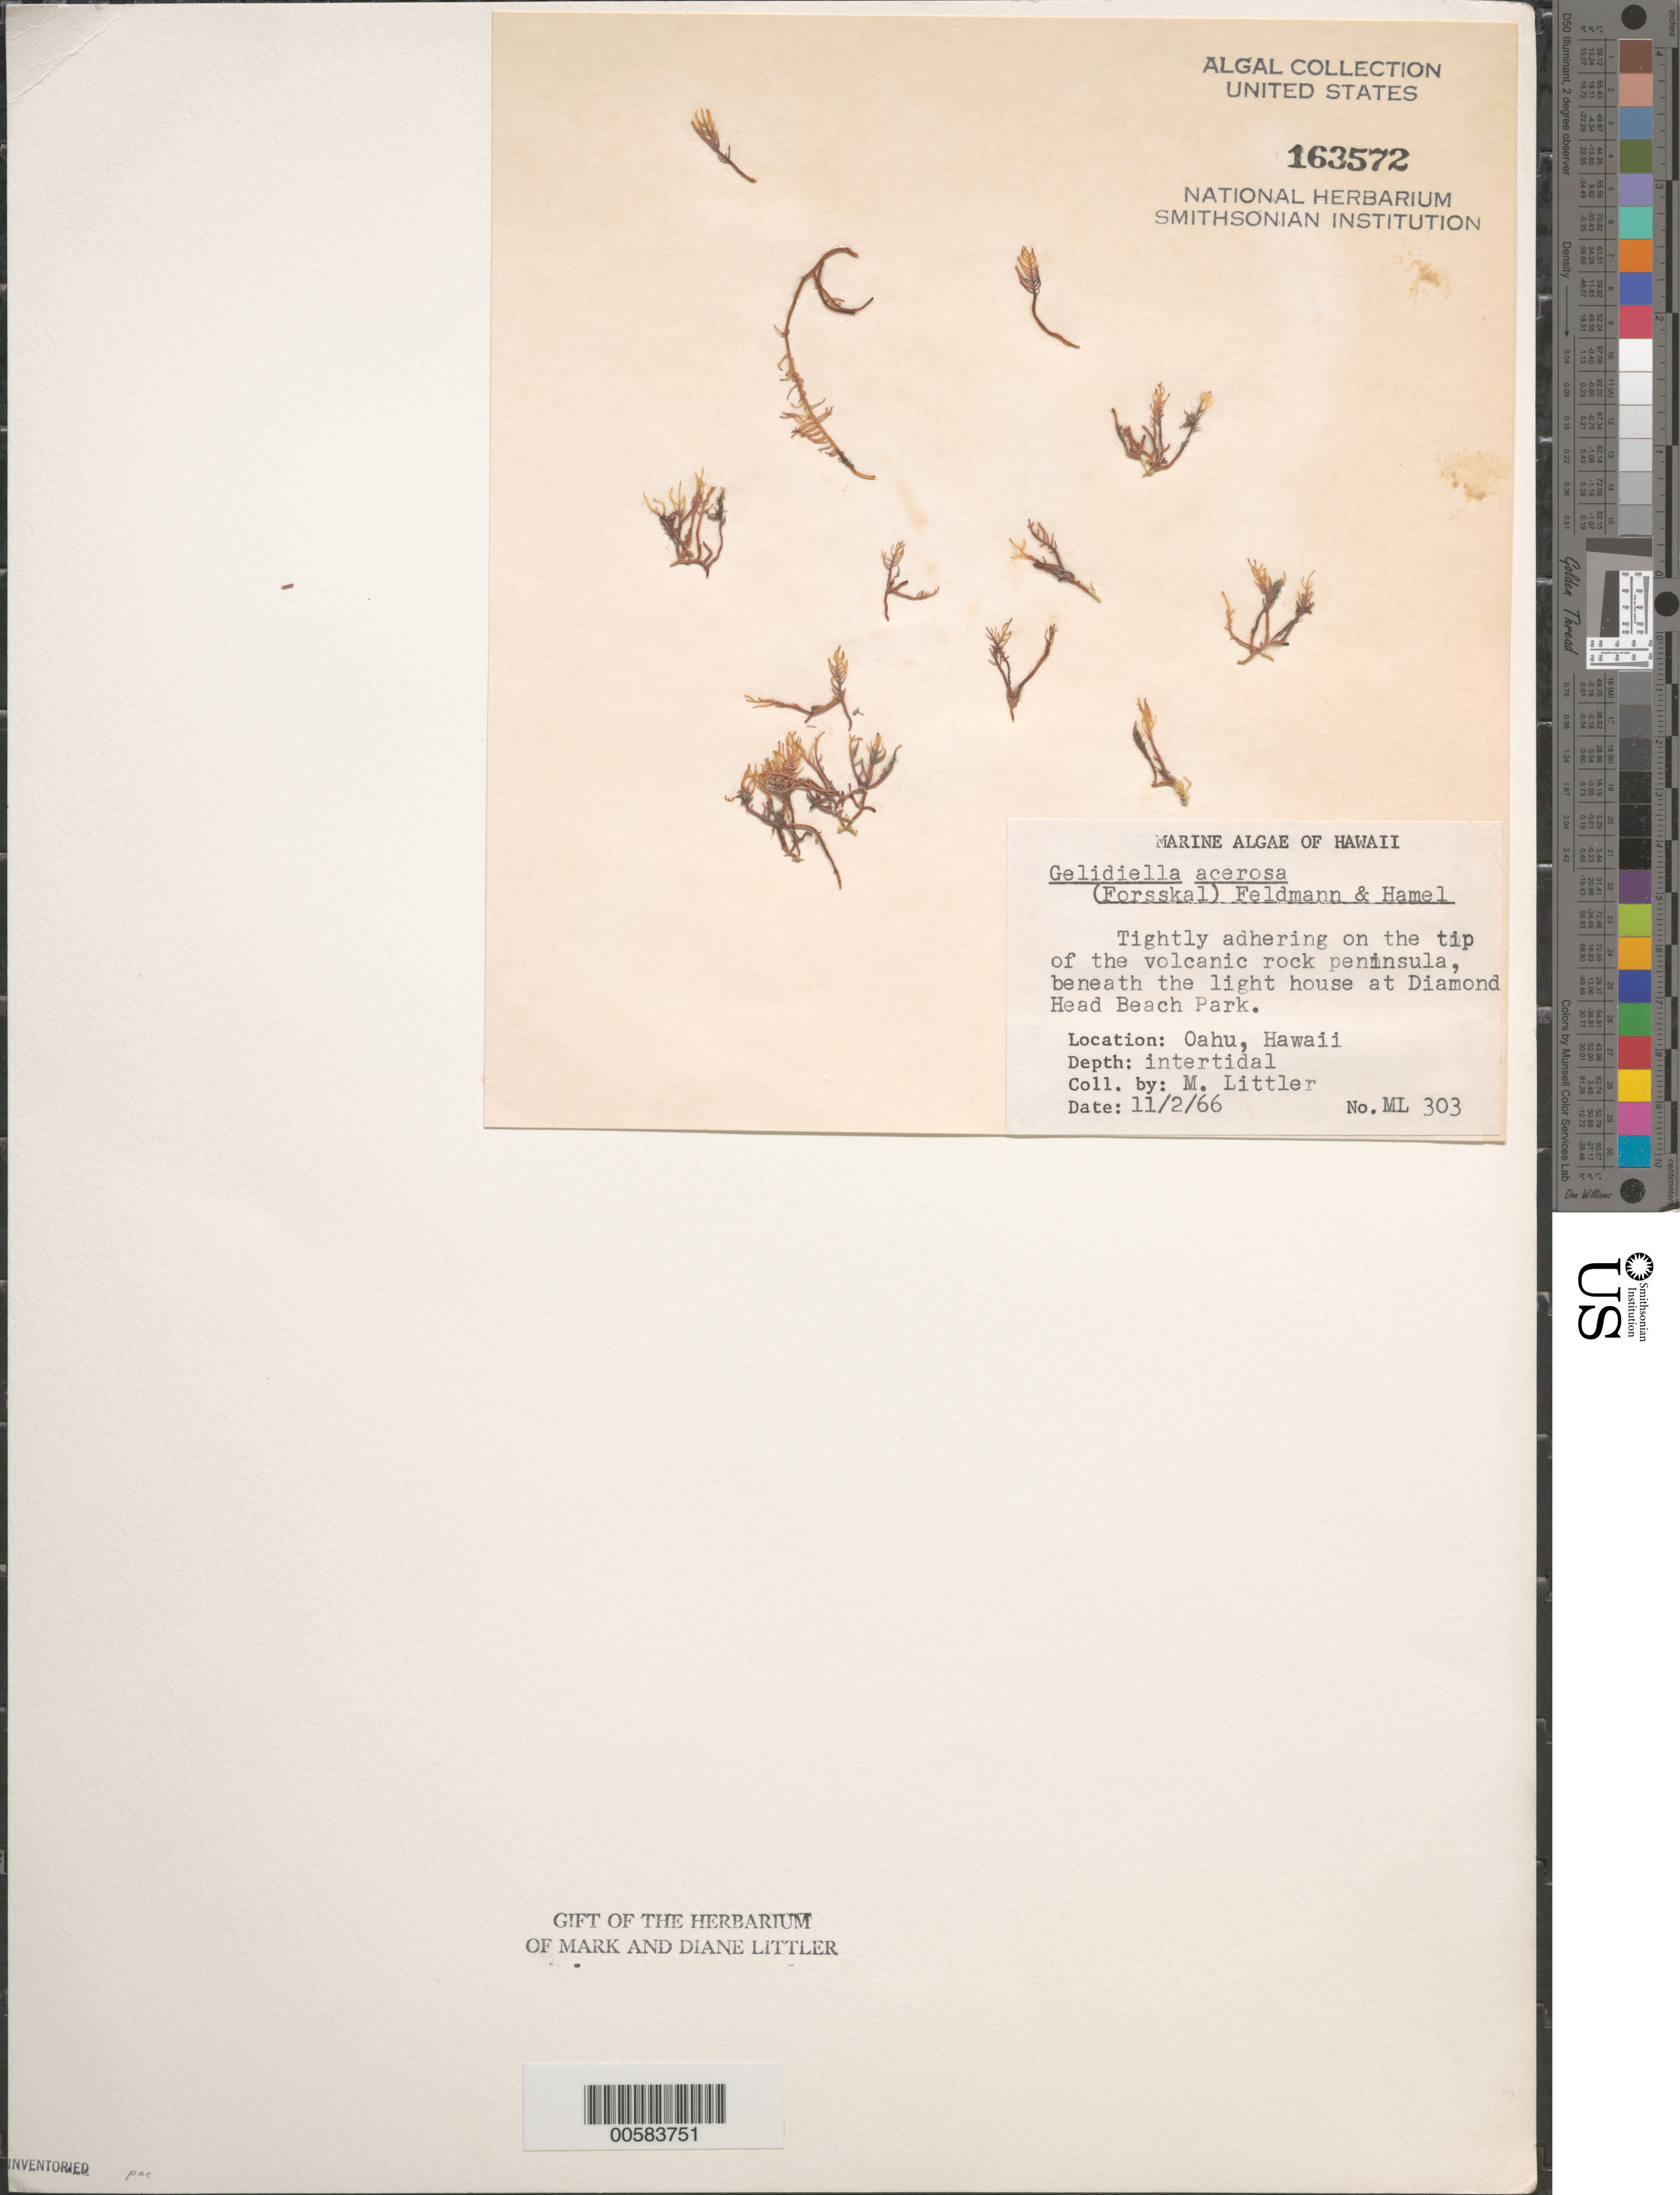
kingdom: Plantae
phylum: Rhodophyta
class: Florideophyceae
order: Gelidiales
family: Gelidiellaceae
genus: Gelidiella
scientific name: Gelidiella acerosa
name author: (Forssk.) Feldmann & G. Hamel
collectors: M. M. Littler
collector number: ML 303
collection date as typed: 02 Nov 1966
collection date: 1966-11-02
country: United States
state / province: Hawaii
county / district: Honolulu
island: Oahu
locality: Diamond Head Beach Park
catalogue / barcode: US 163572